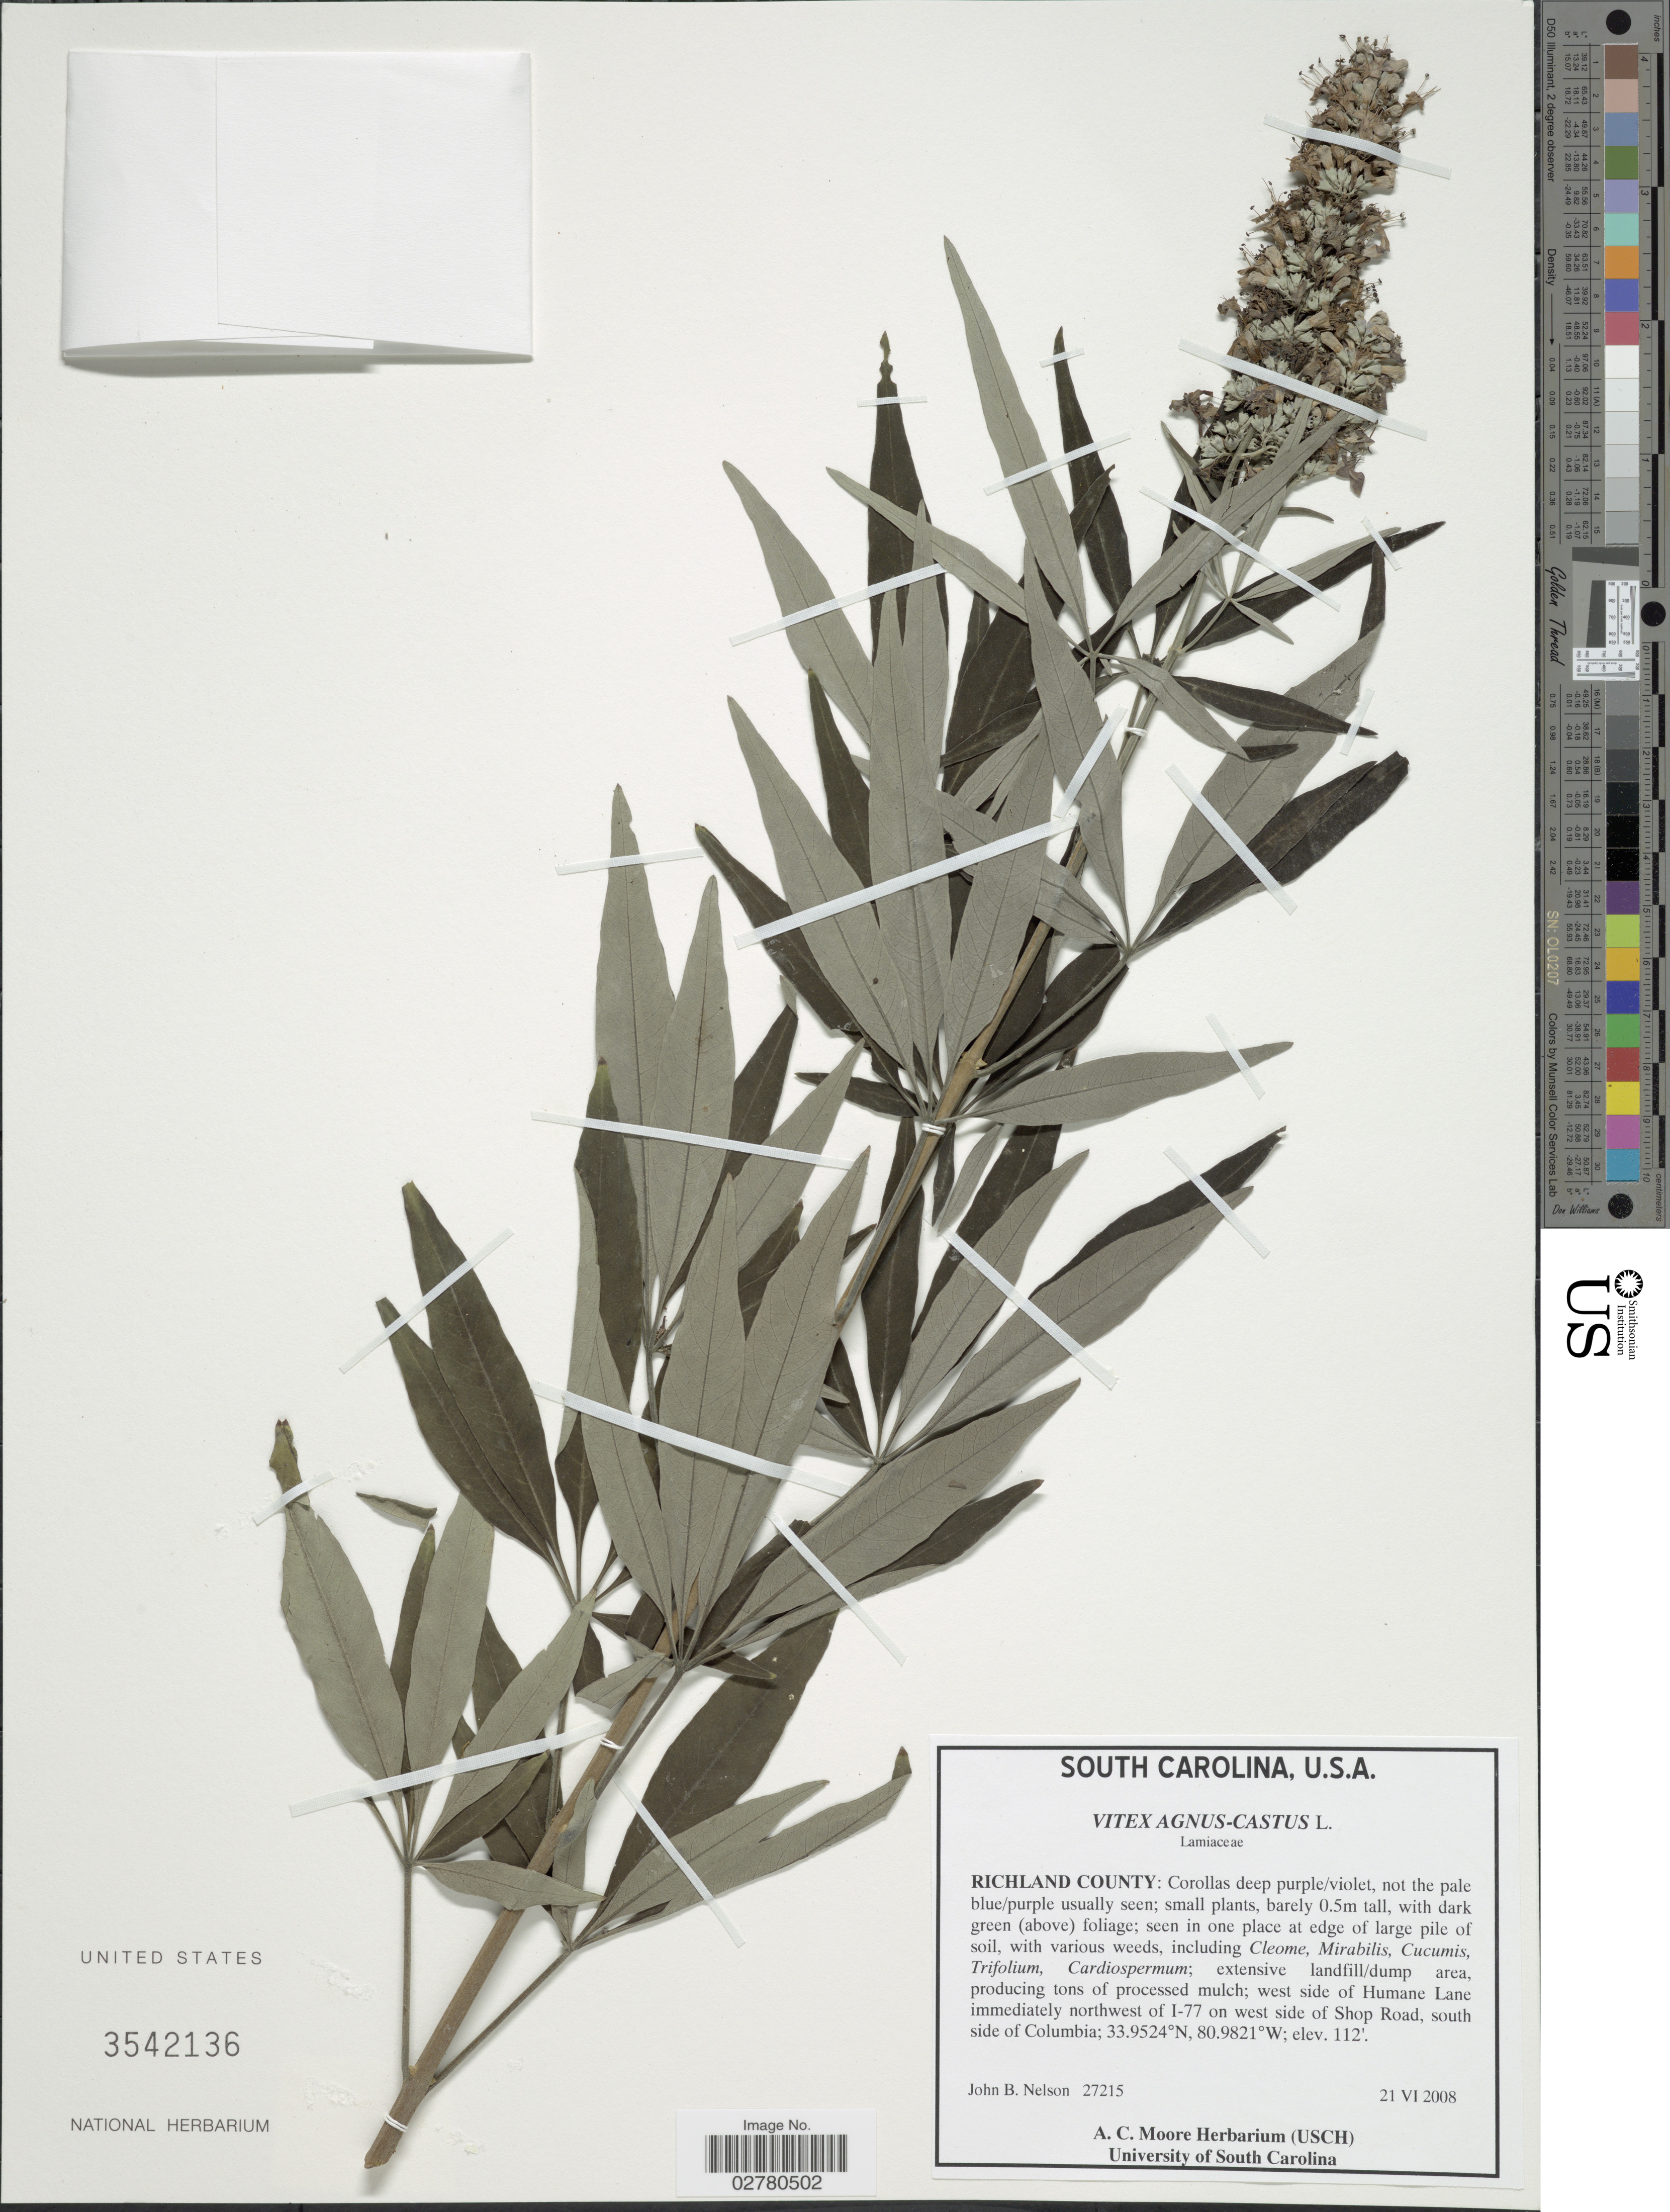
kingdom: Plantae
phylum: Tracheophyta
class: Magnoliopsida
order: Lamiales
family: Lamiaceae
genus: Vitex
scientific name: Vitex agnus-castus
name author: L.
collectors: J. B. Nelson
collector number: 27215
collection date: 2008-06-21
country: United States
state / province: South Carolina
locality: Richland County, west side of Humane Lane immediately northwest of 1-77 on west side of Shop Road, south side of Columbia.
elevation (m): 34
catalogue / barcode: US 3542136